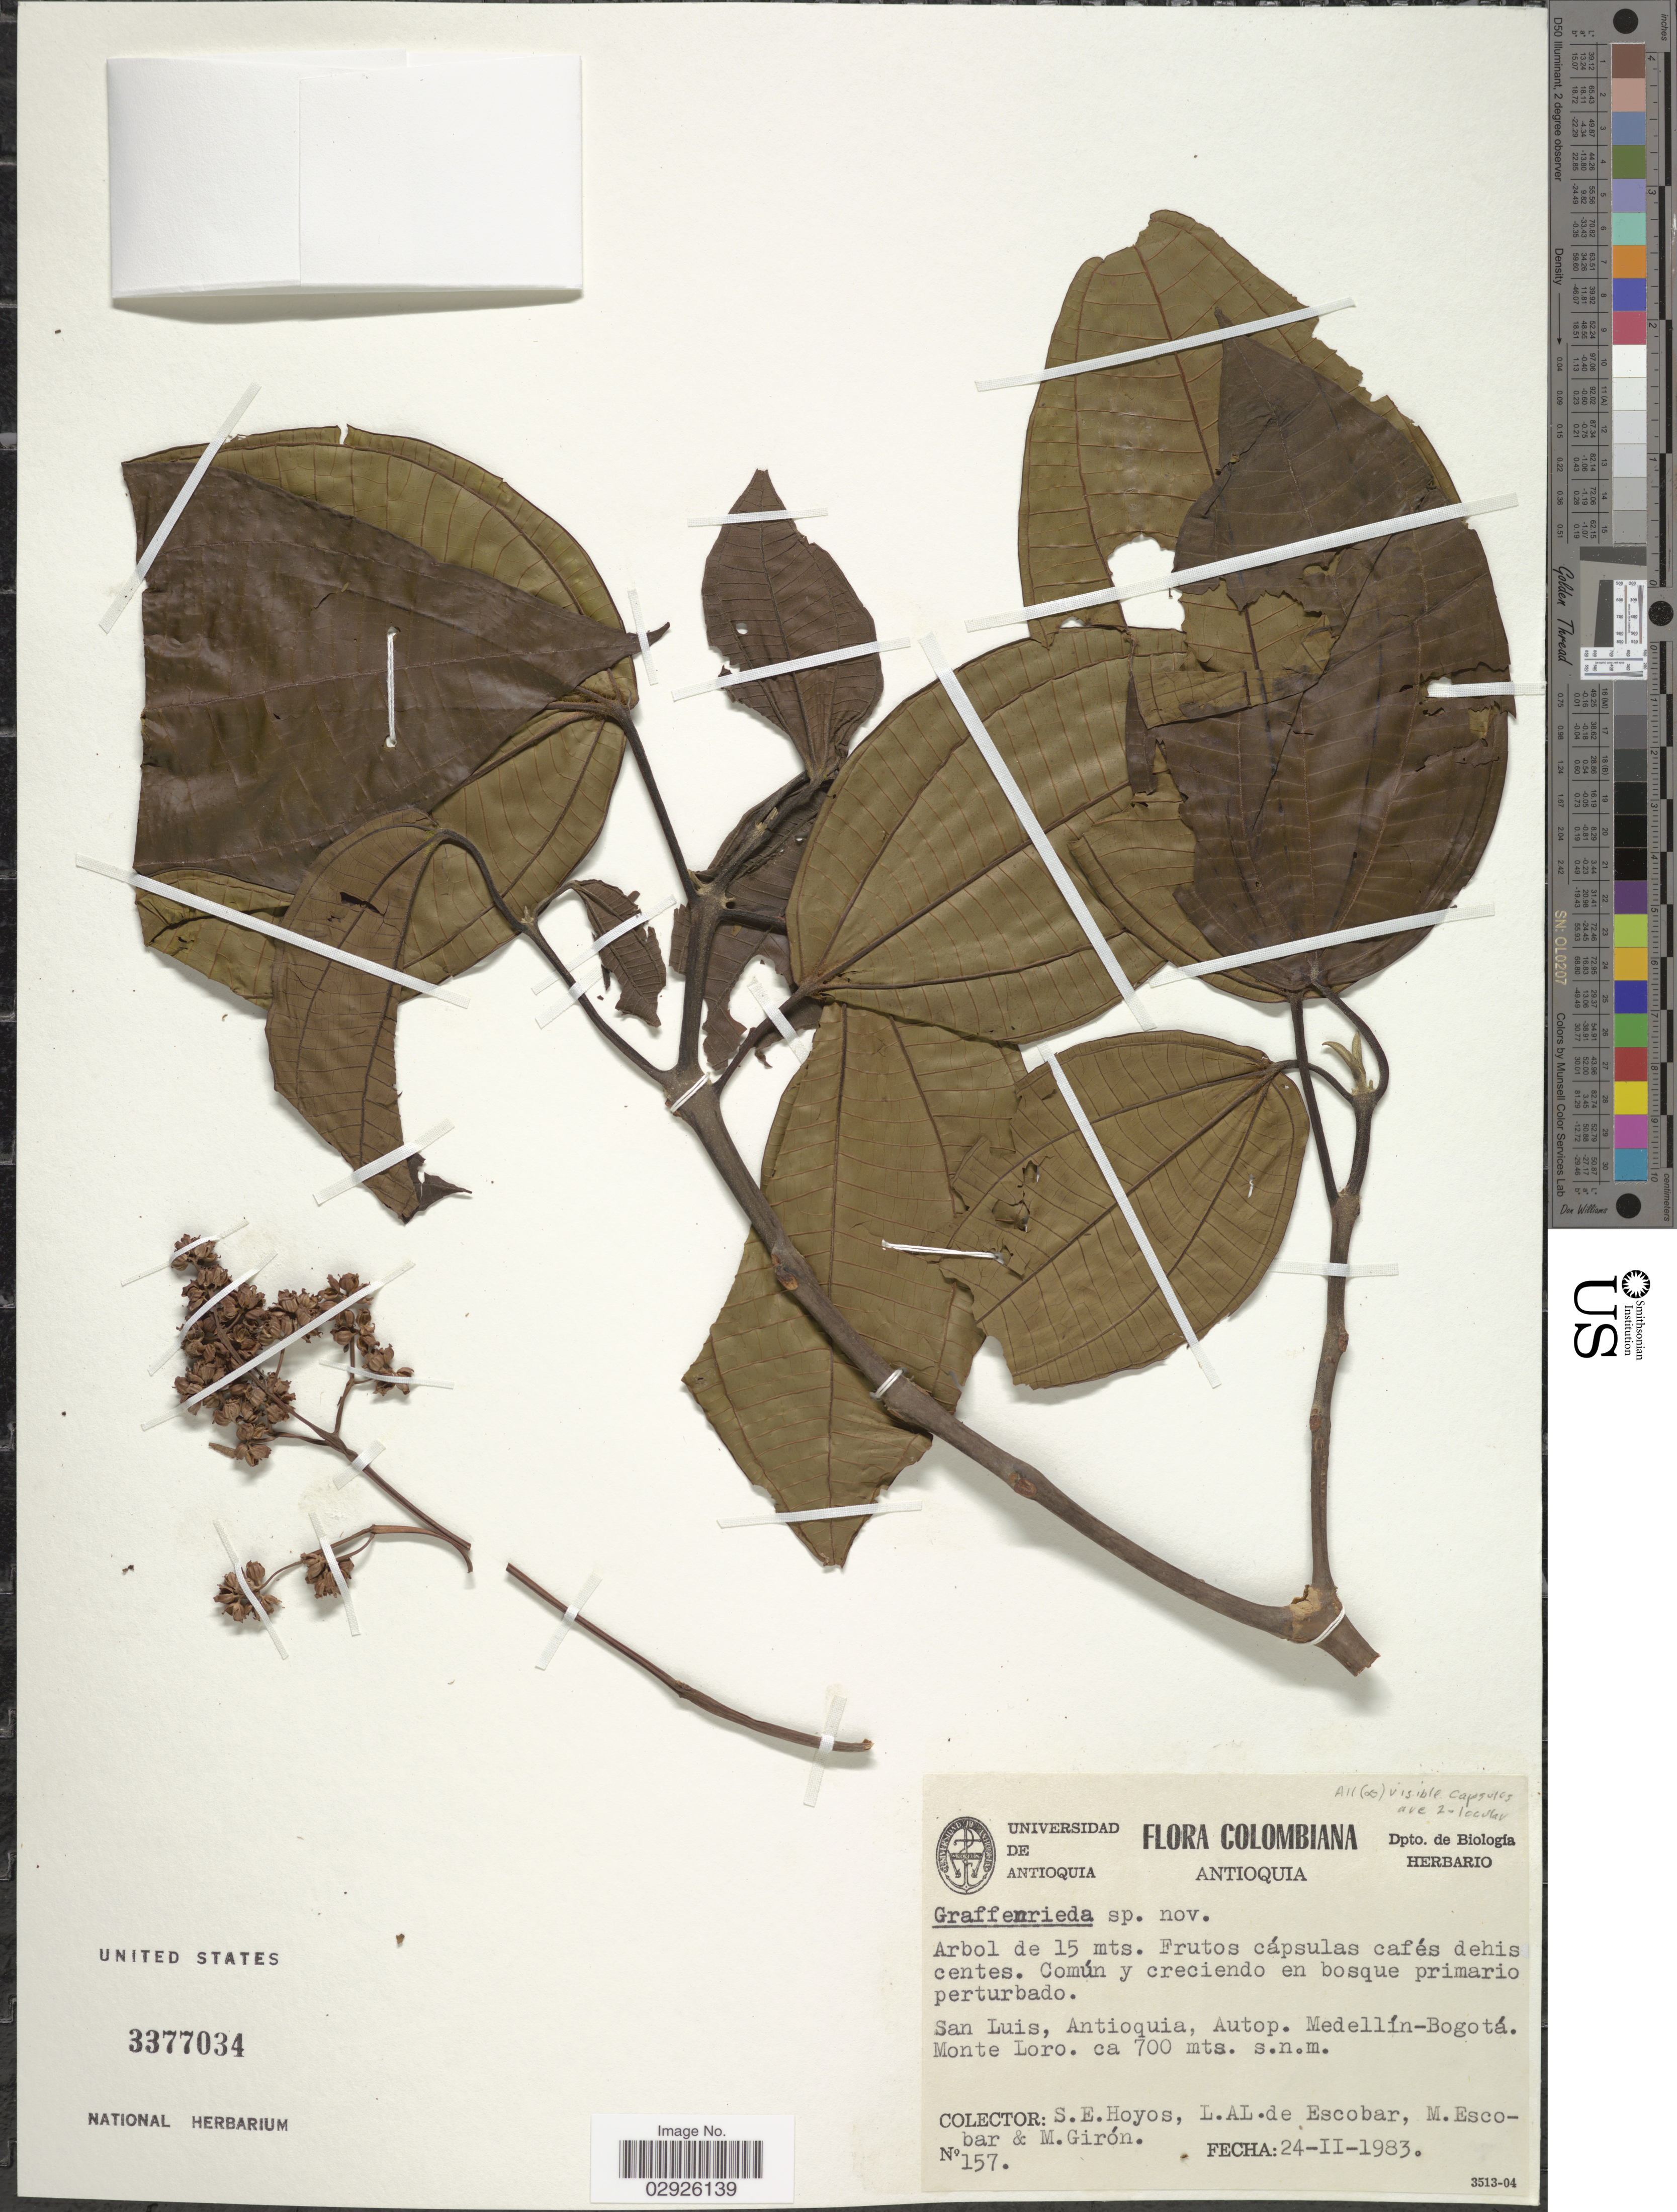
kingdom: Plantae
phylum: Tracheophyta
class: Magnoliopsida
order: Myrtales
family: Melastomataceae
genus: Graffenrieda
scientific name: Graffenrieda sp.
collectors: S. E. Hoyos, L. Escobar, M. Escobar & M. Girón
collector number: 157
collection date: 1983-02-24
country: Colombia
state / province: Antioquia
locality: San Luis, Autop. Medellín-Bogotá. Monte Loro.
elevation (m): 700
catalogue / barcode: US 3377034